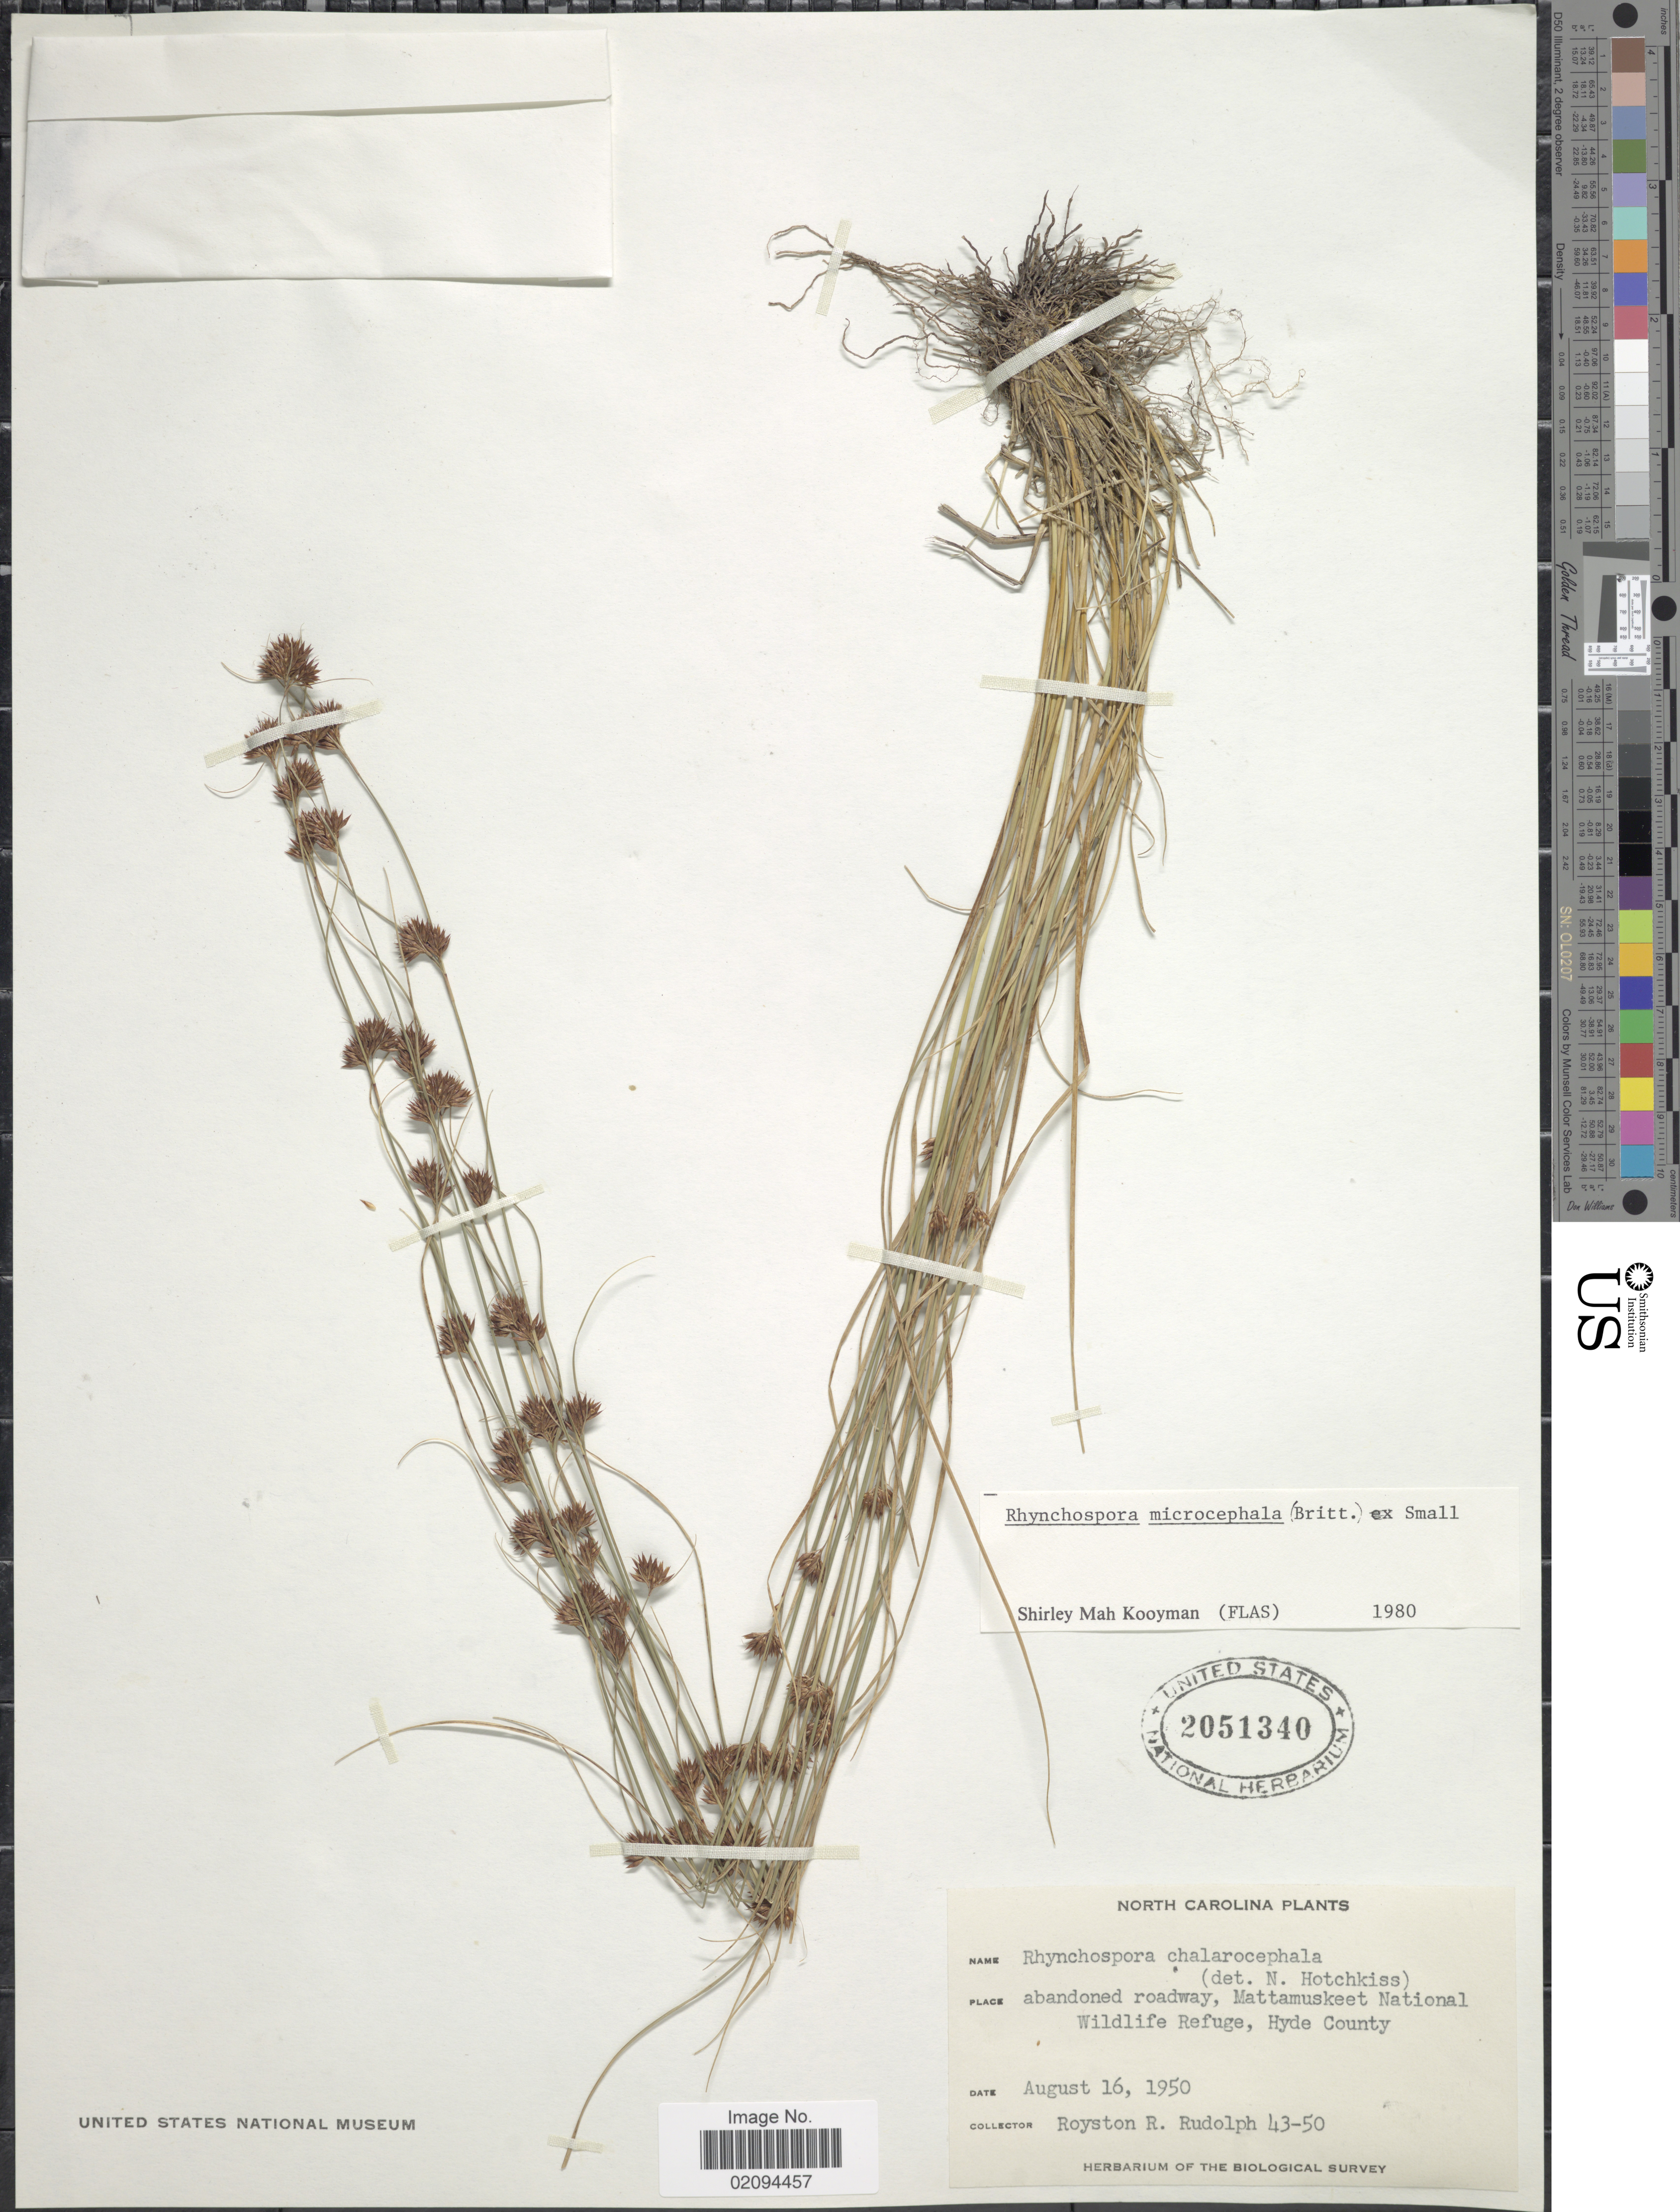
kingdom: Plantae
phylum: Tracheophyta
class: Liliopsida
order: Poales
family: Cyperaceae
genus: Rhynchospora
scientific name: Rhynchospora chalarocephala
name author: Fernald & Gale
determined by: Naczi, R. F. C.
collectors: R. Rudolph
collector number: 43-50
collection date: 1950-08-16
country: United States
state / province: North Carolina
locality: Abandoned roadway, Mattamuskeet National Wildlife Refuge, Hyde County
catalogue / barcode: US 2051340